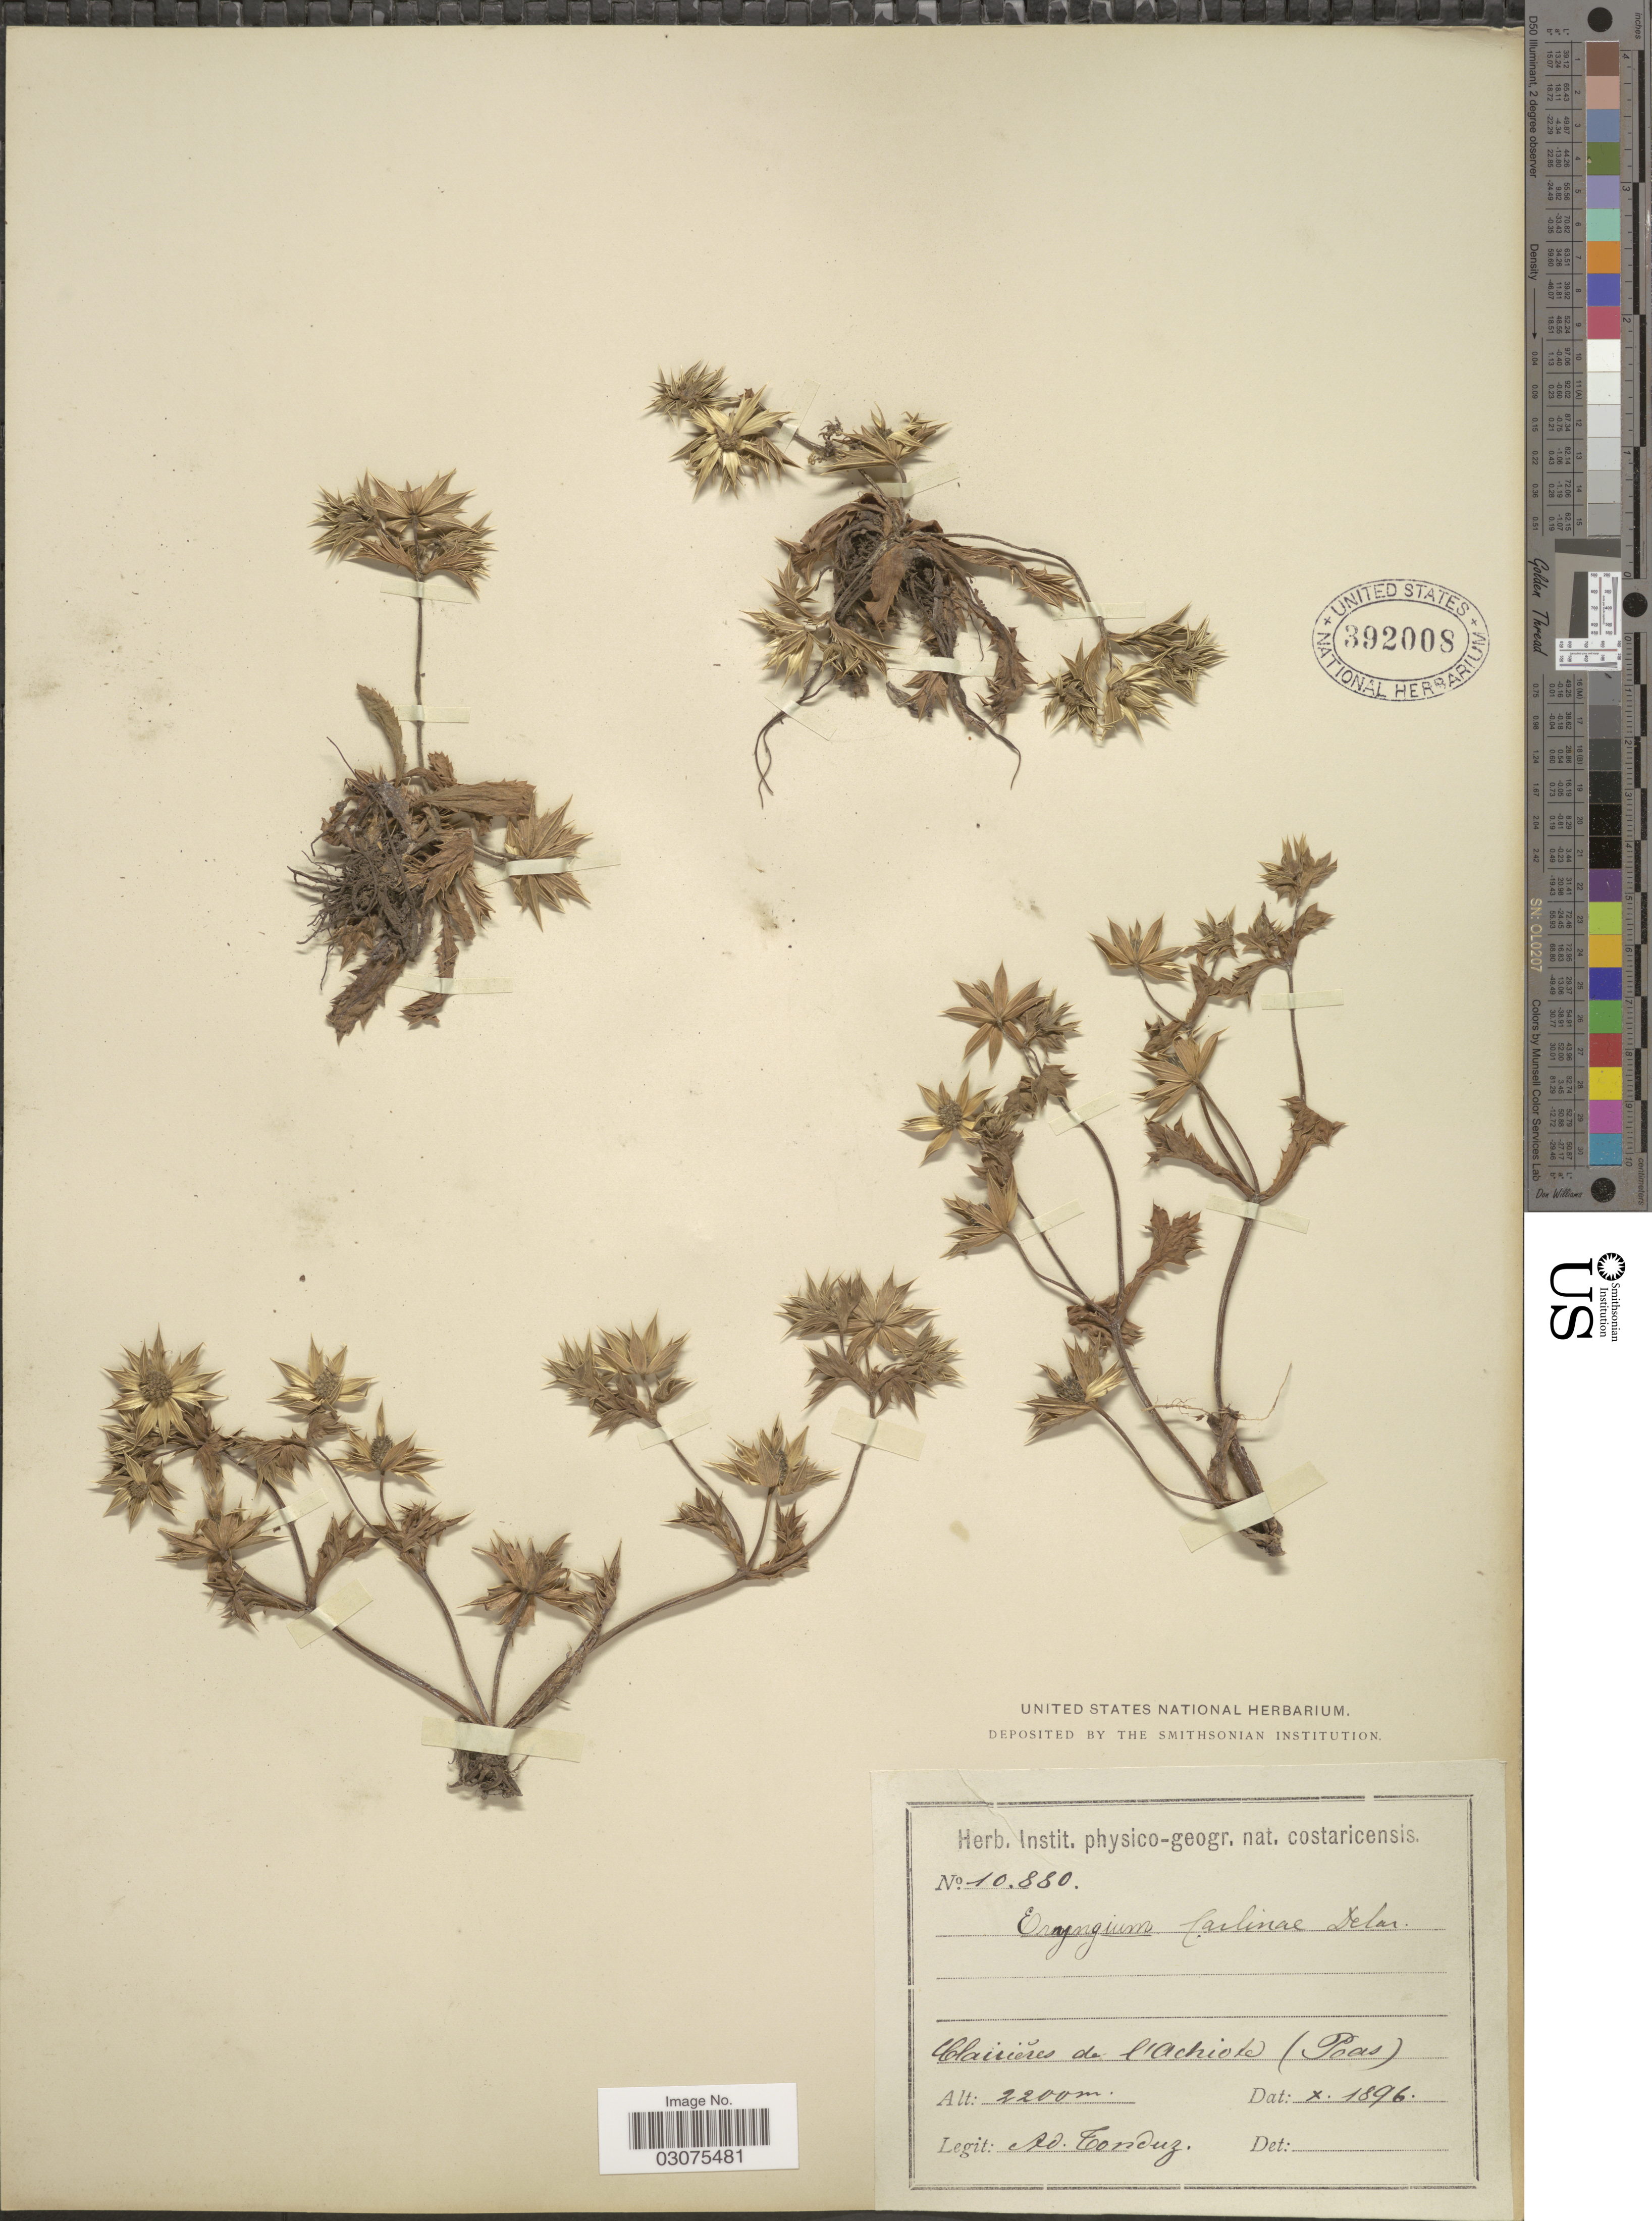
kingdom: Plantae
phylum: Tracheophyta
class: Magnoliopsida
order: Apiales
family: Apiaceae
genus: Eryngium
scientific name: Eryngium carlinae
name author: F. Delaroche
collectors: A. Tonduz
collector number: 10880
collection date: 1896-10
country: Costa Rica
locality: Clairieres de l'Achiote (Poas).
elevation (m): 2200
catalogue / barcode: US 392008